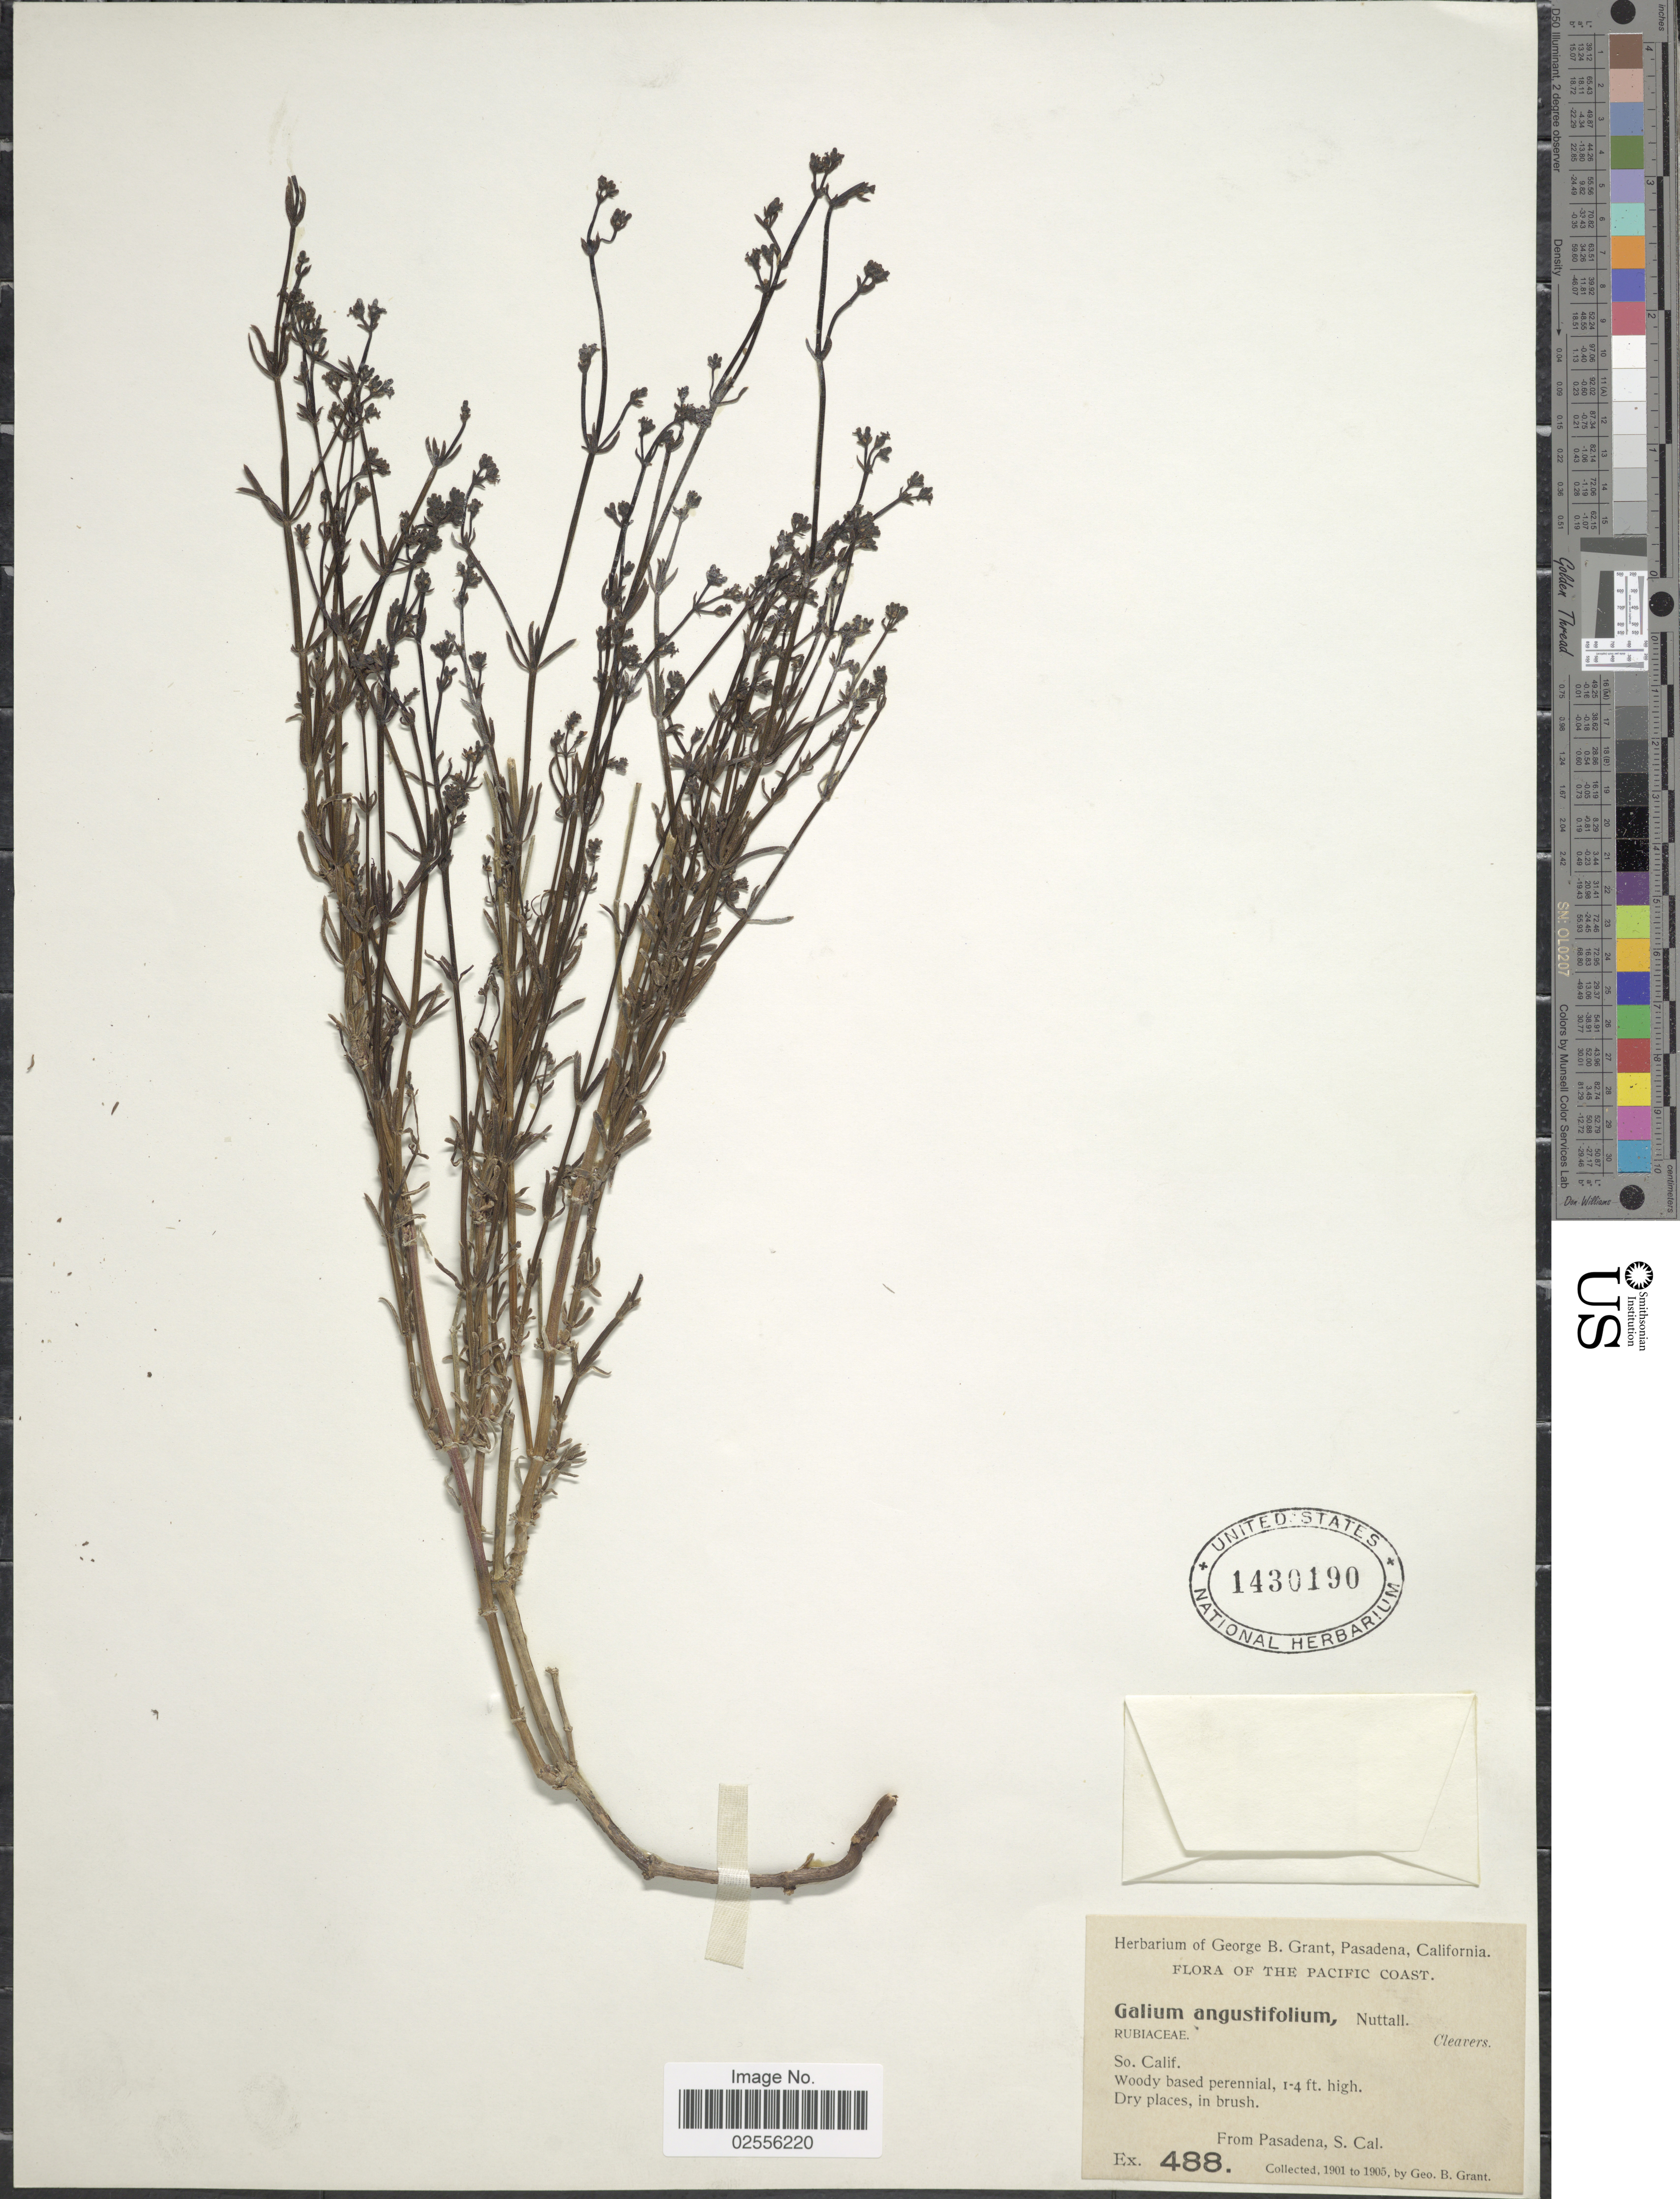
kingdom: Plantae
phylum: Tracheophyta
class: Magnoliopsida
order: Gentianales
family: Rubiaceae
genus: Galium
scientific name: Galium angustifolium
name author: Nutt.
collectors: G. Grant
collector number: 488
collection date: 1901/1905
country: United States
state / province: California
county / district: Los Angeles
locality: The Pacific Coast, So. Calif. Woody based perennial, From Pasadena, S. Cal.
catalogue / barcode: US 1430190